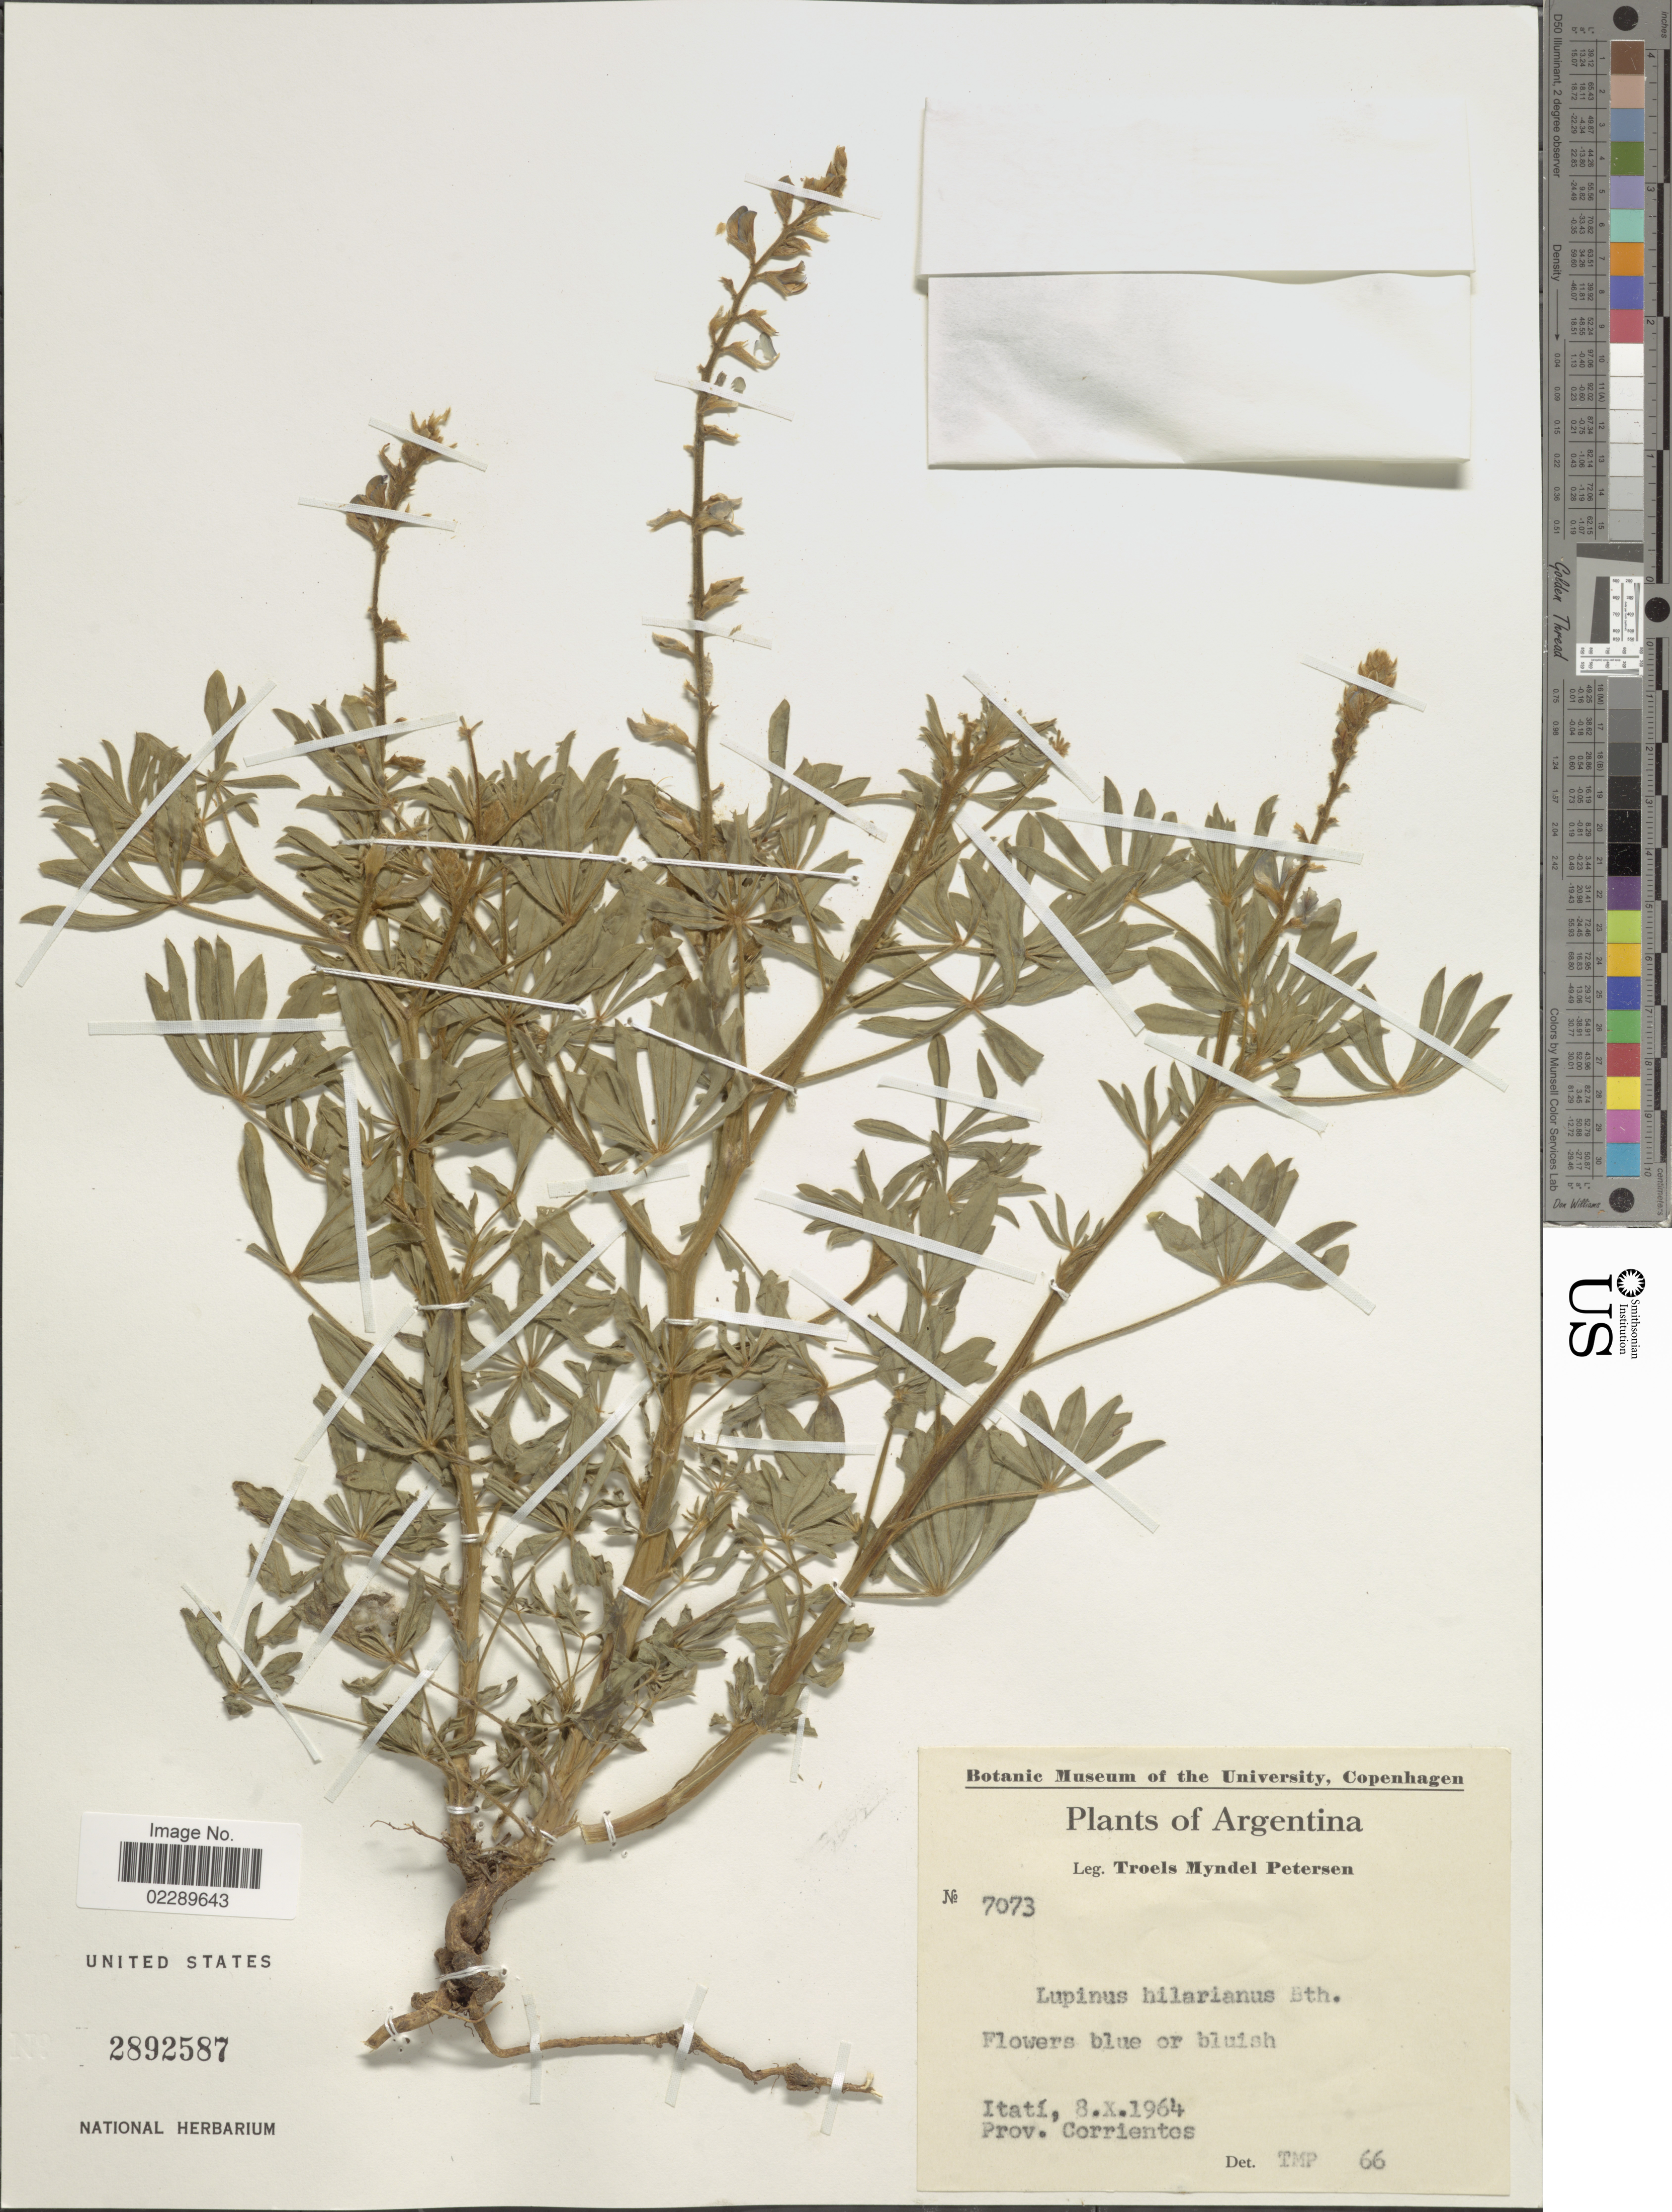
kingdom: Plantae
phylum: Tracheophyta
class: Magnoliopsida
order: Fabales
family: Fabaceae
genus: Lupinus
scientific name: Lupinus gibertianus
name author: C.P. Sm.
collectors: T. M. Petersen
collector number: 7073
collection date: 1964-10-08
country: Argentina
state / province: Corrientes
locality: Itatí. Prov. Corrientes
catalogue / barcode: US 2892587